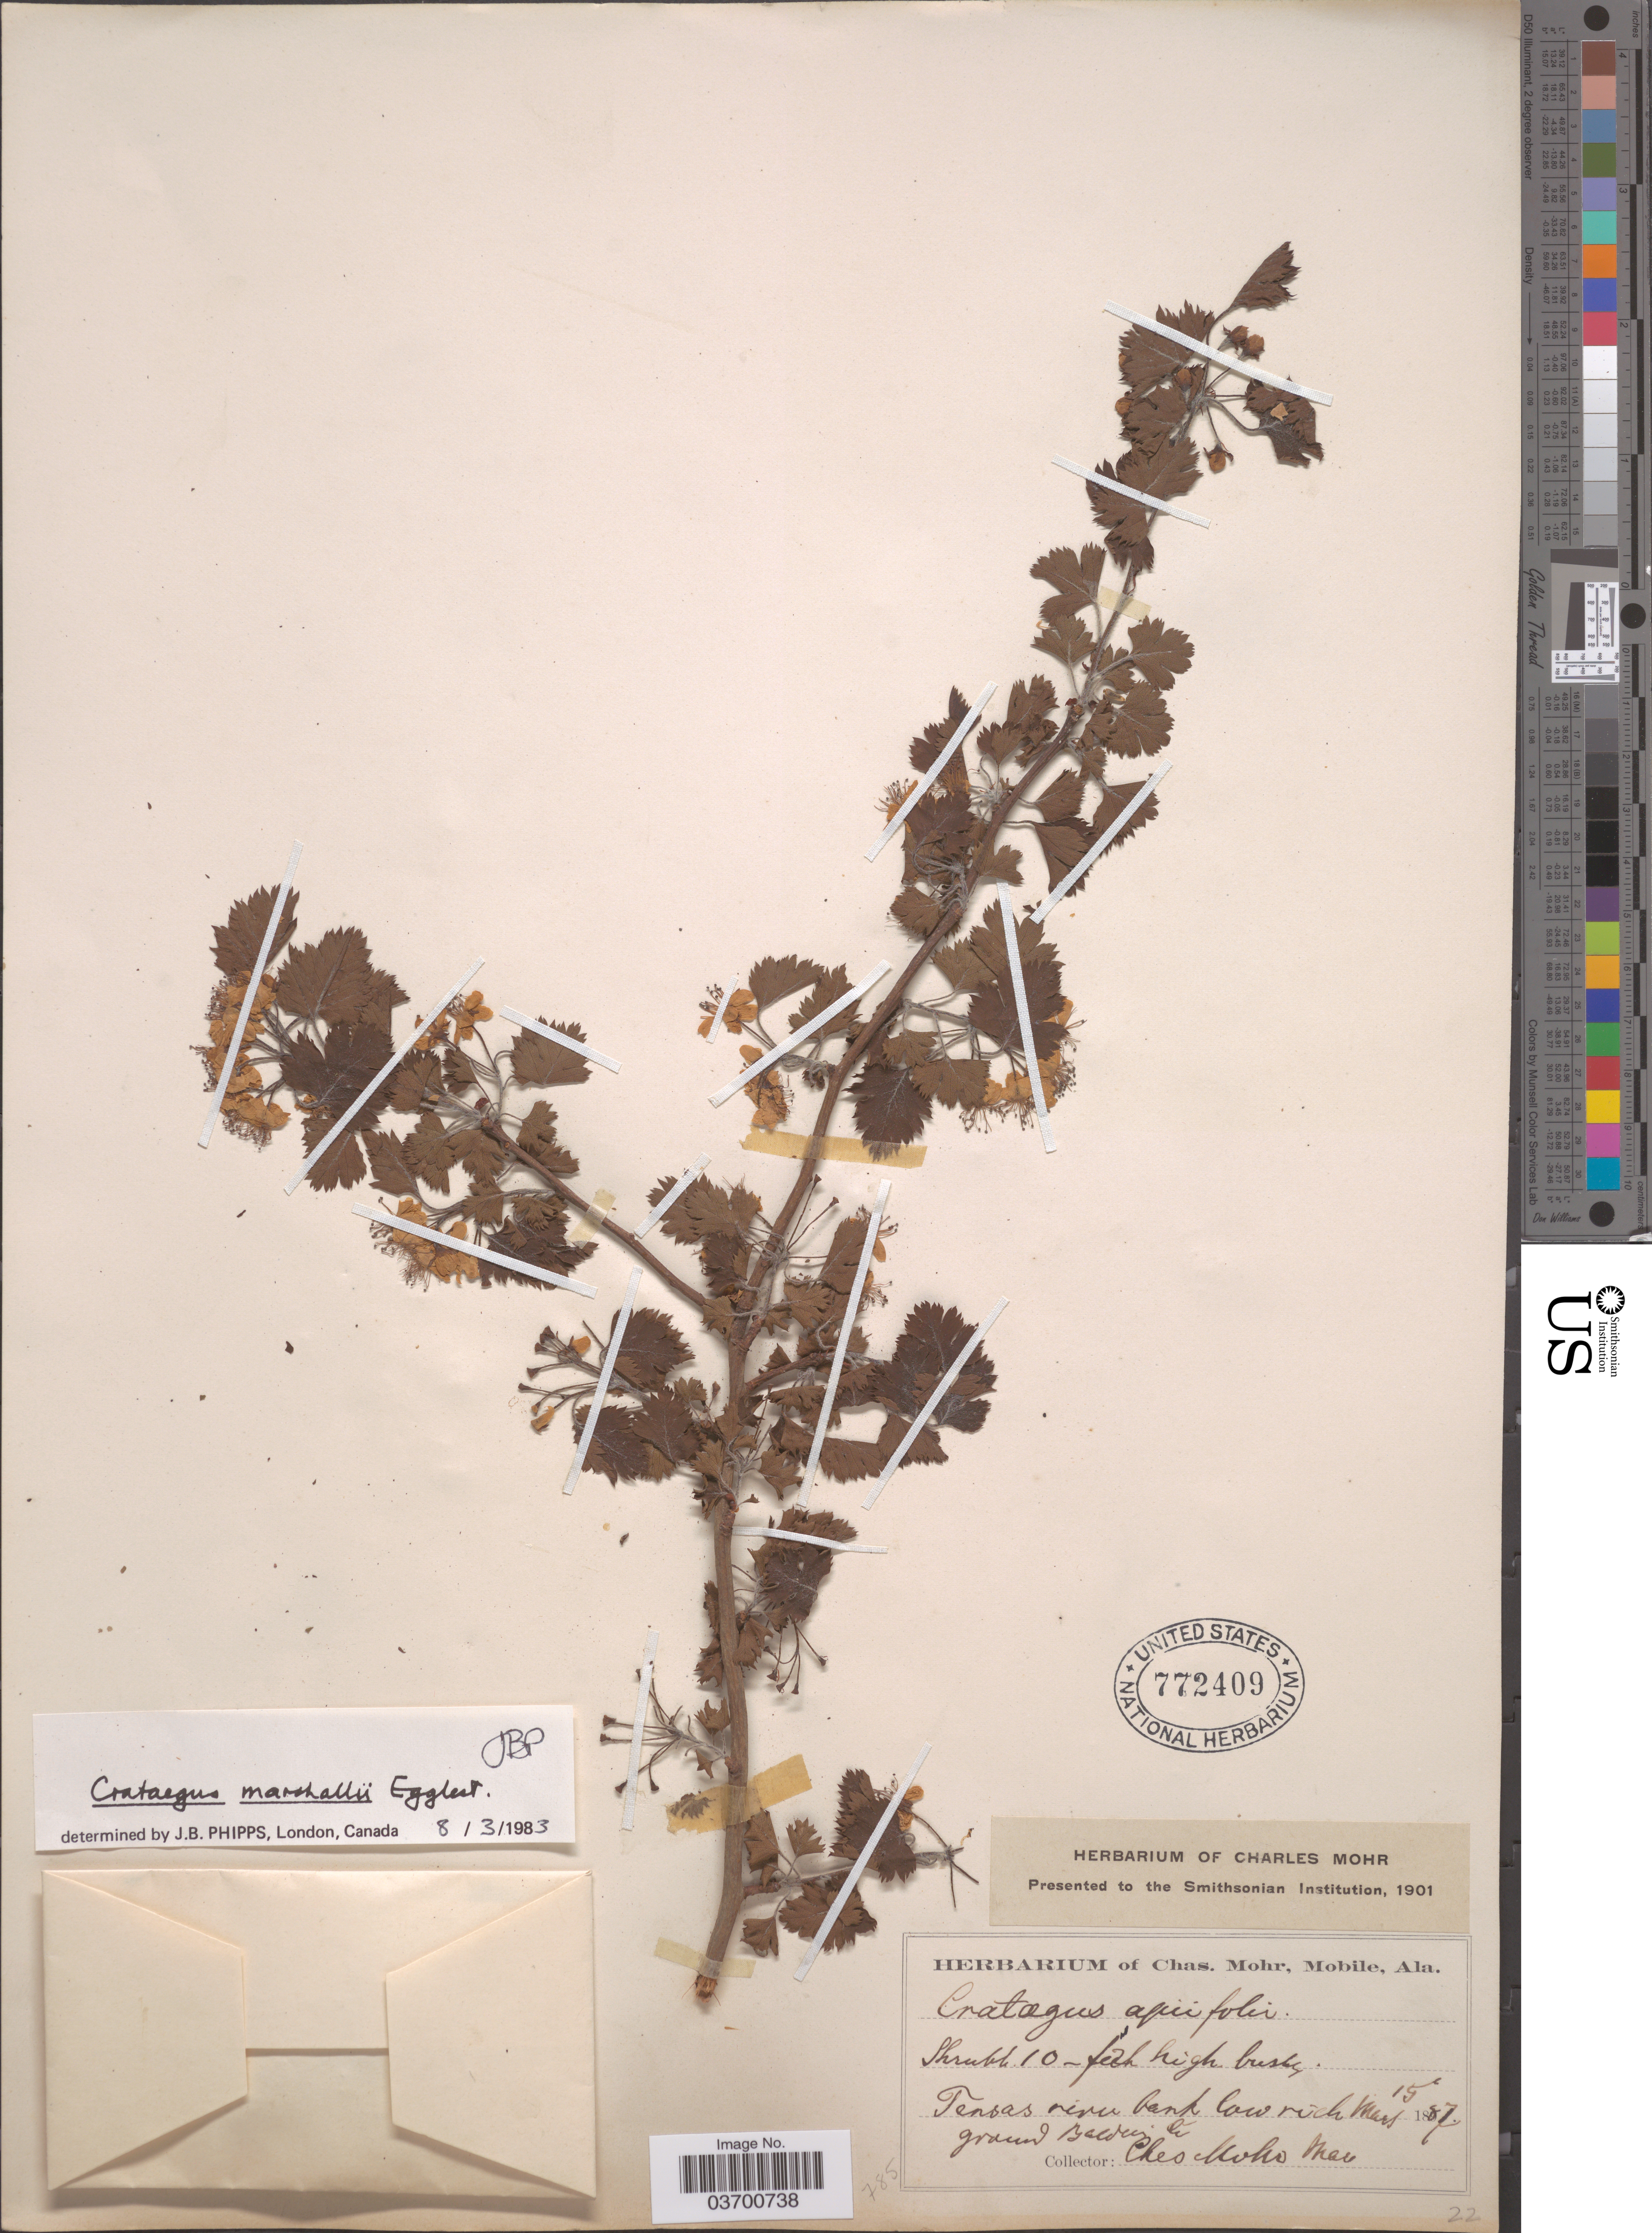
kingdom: Plantae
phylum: Tracheophyta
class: Magnoliopsida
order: Rosales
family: Rosaceae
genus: Crataegus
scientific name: Crataegus marshallii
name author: Eggl.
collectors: Mohr, C. T. (herbarium)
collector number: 22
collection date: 1887-03-15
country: United States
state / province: Alabama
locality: Baldwin Co.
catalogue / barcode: US 772409